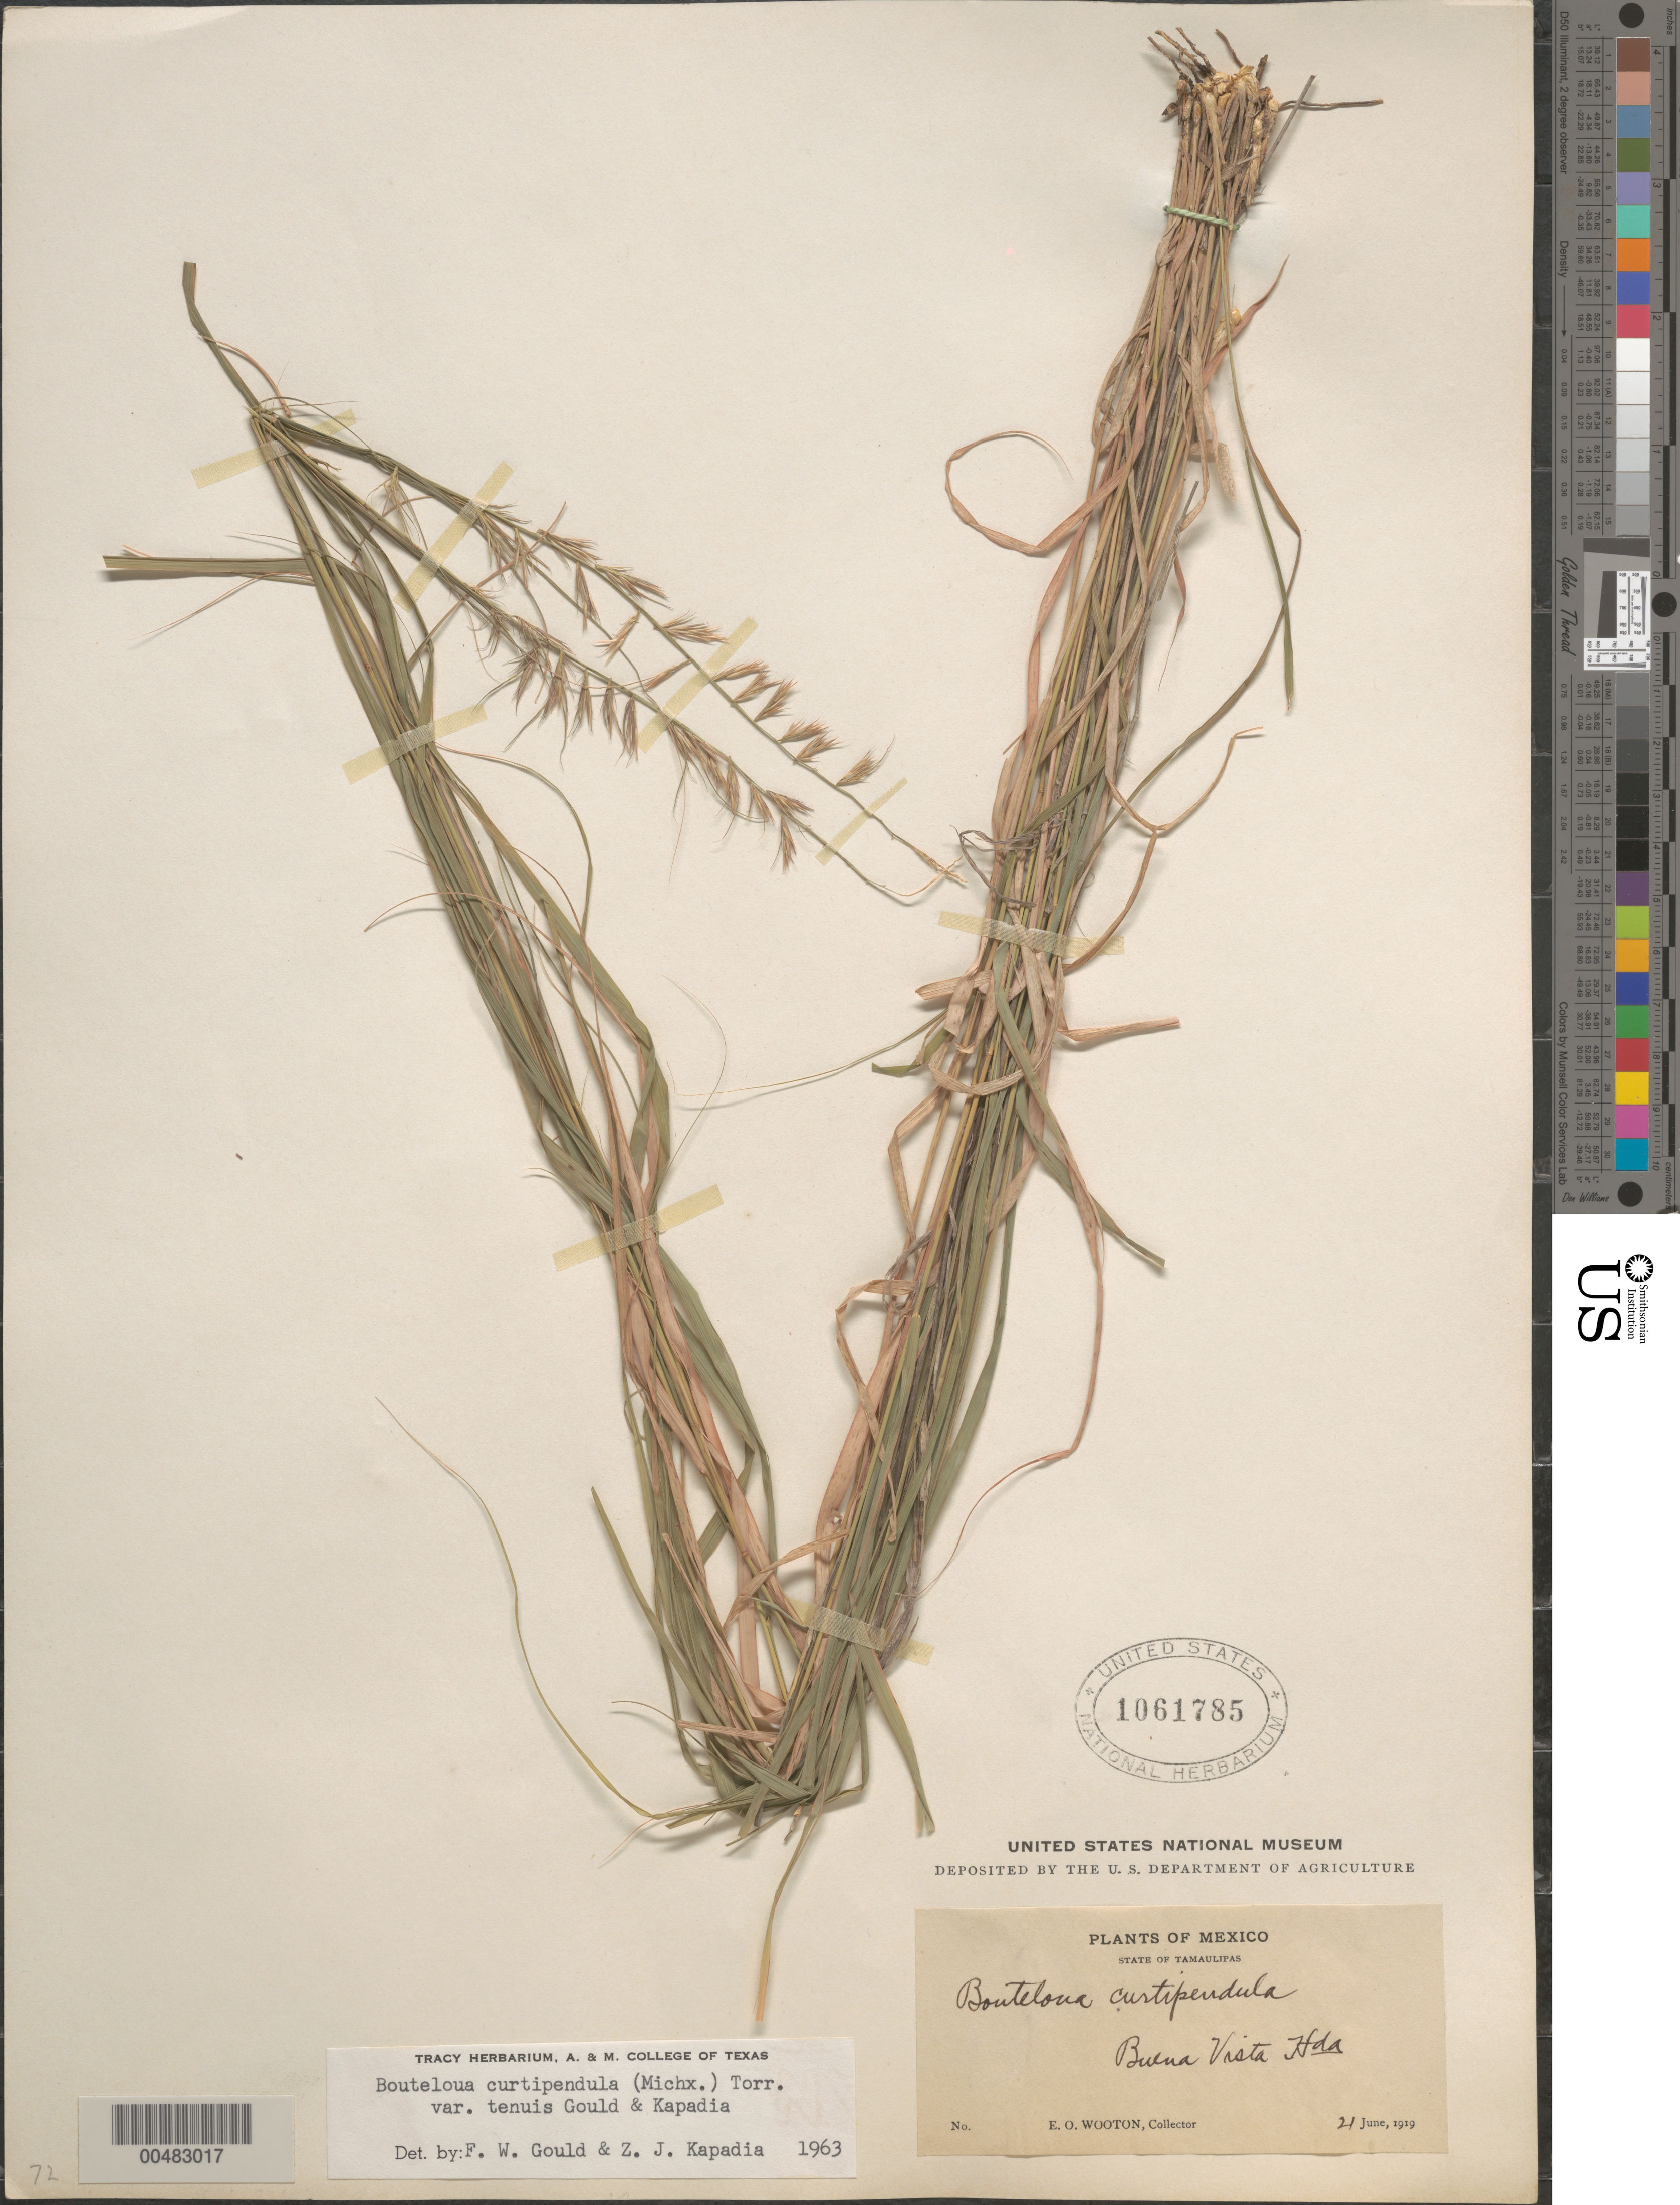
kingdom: Plantae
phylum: Tracheophyta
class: Liliopsida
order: Poales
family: Poaceae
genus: Bouteloua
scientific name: Bouteloua curtipendula var. tenuis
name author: Gould & Kapadia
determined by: Gould, F. W.; Kapadia, Zarir J.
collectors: E. O. Wooton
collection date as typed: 21 Jun 1919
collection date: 1919-06-21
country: Mexico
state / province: Tamaulipas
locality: Buena Vista Hda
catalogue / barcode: US 1061785